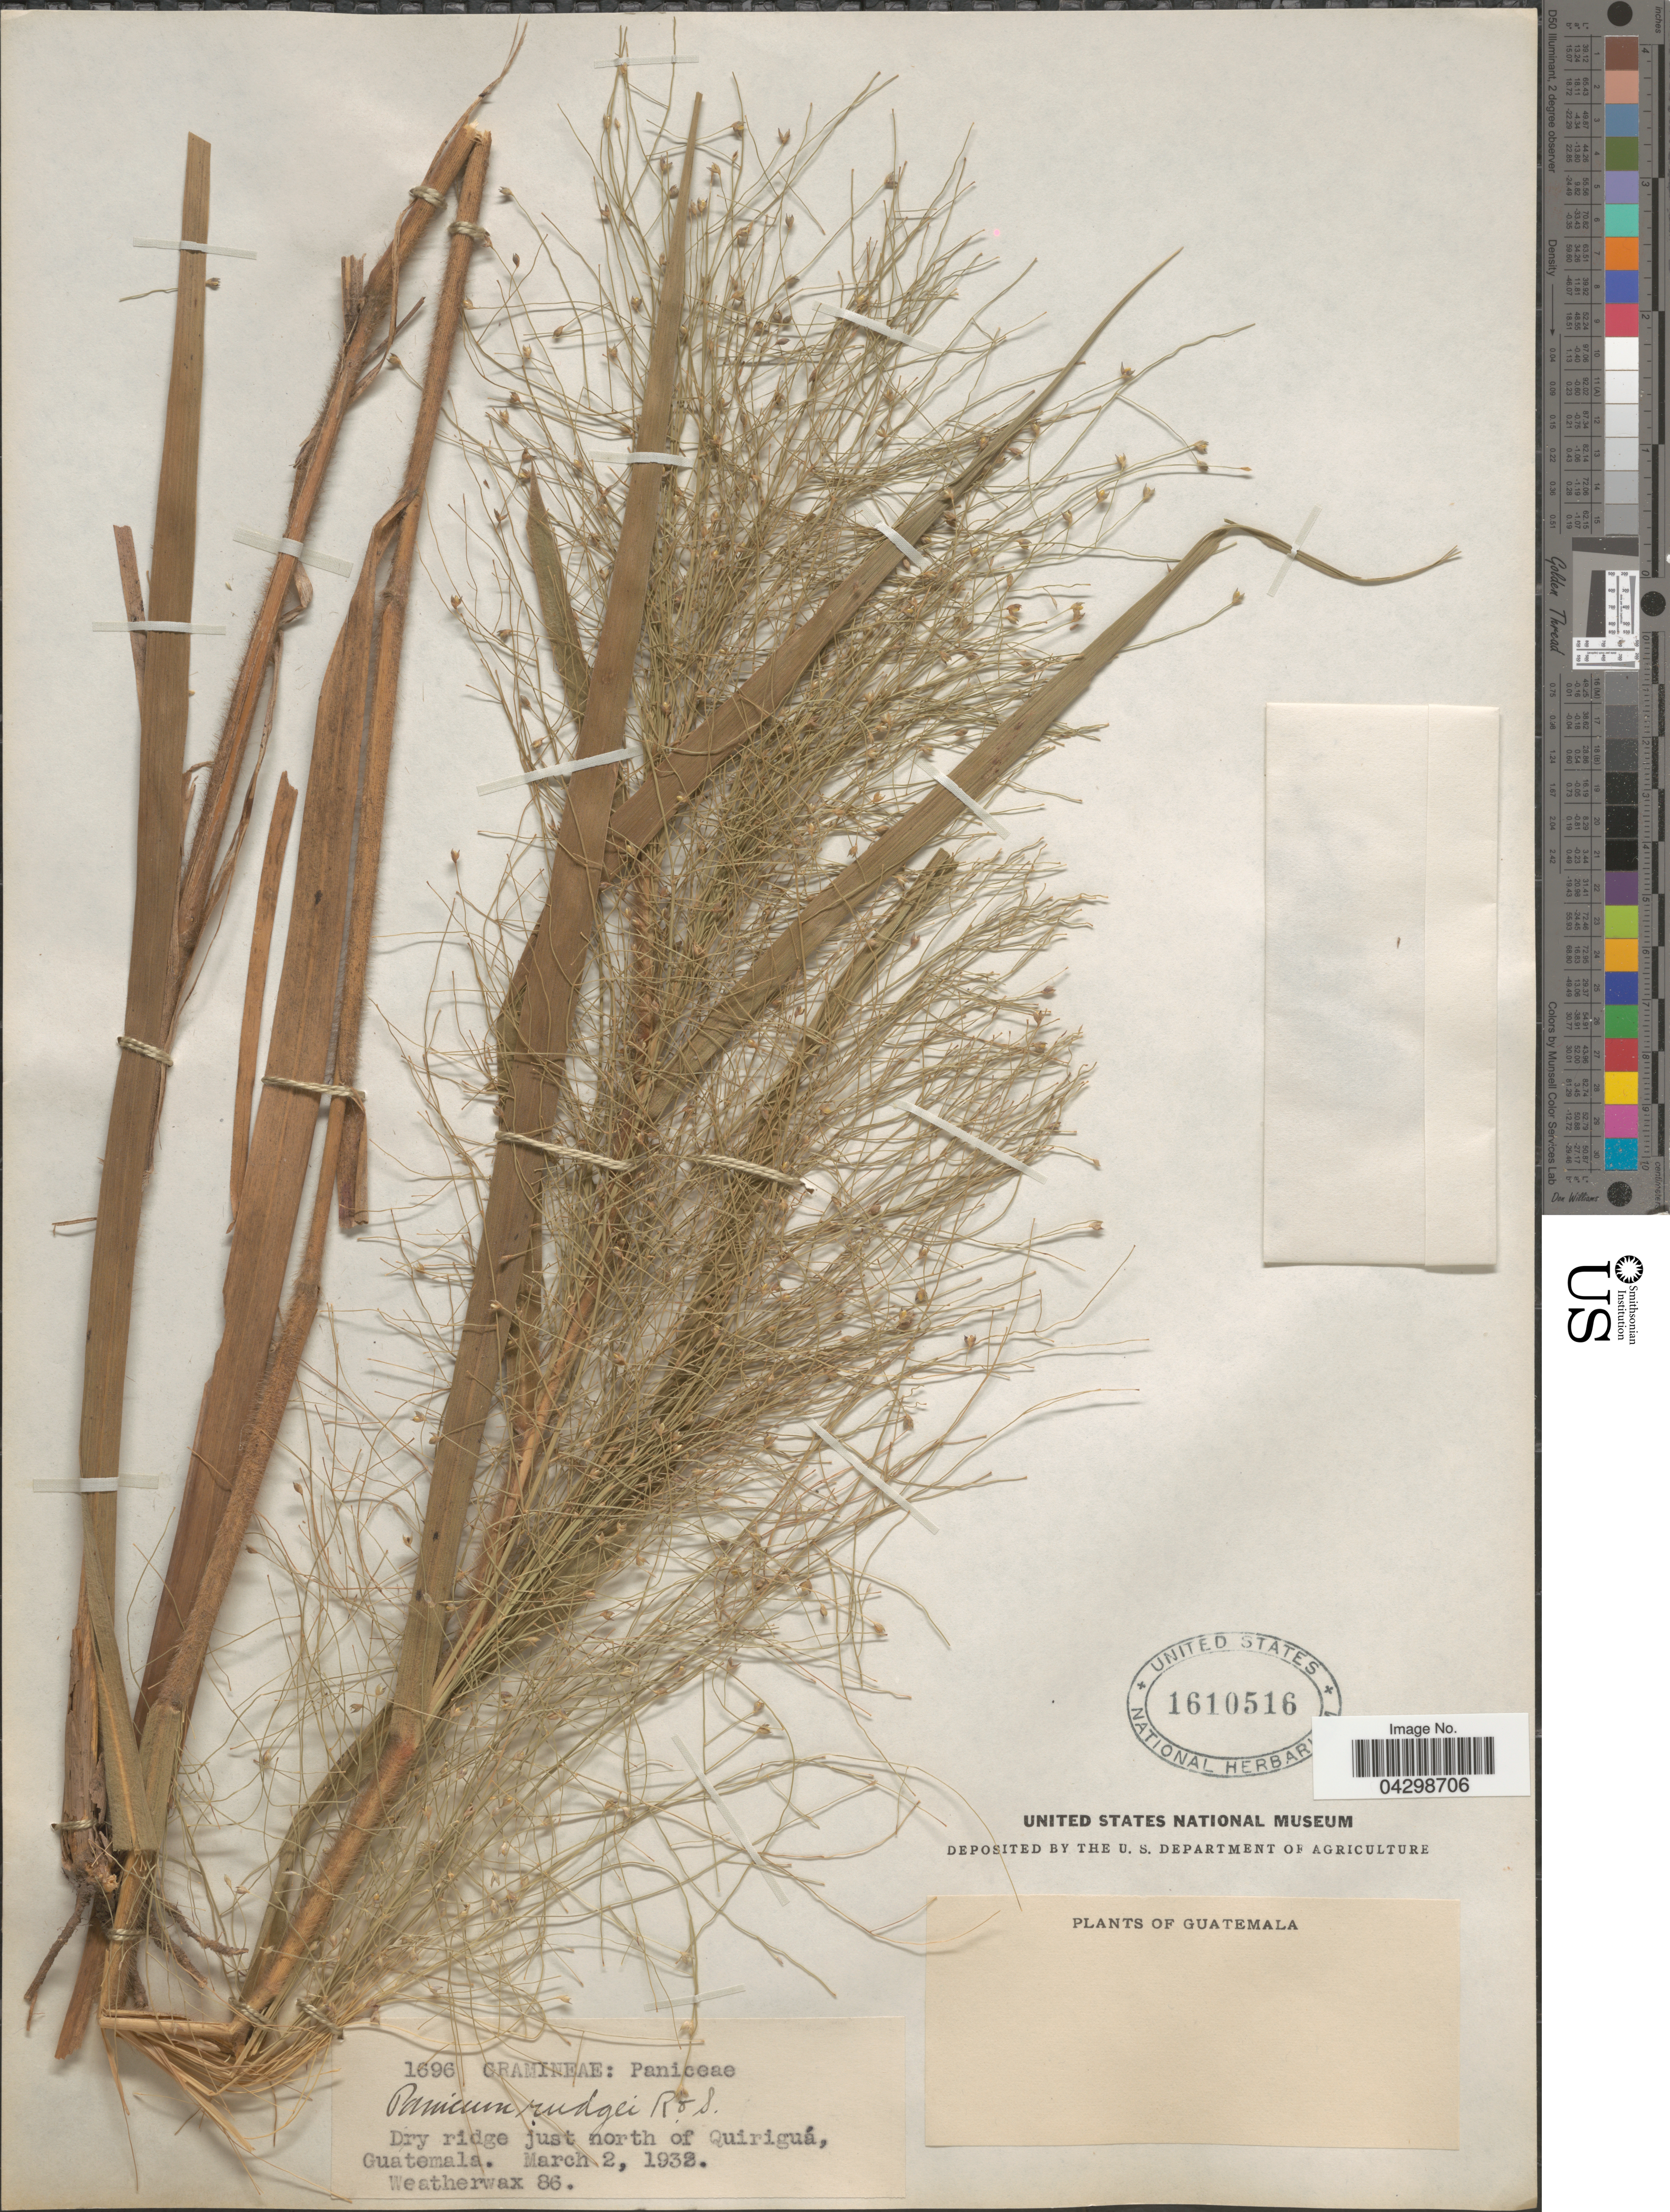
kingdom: Plantae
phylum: Tracheophyta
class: Liliopsida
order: Poales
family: Poaceae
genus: Panicum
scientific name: Panicum rudgei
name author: Roem. & Schult.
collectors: -. Weatherwax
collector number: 86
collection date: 1932-03-02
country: Guatemala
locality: Dry ridge just north of Quiriguá.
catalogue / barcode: US 1610516